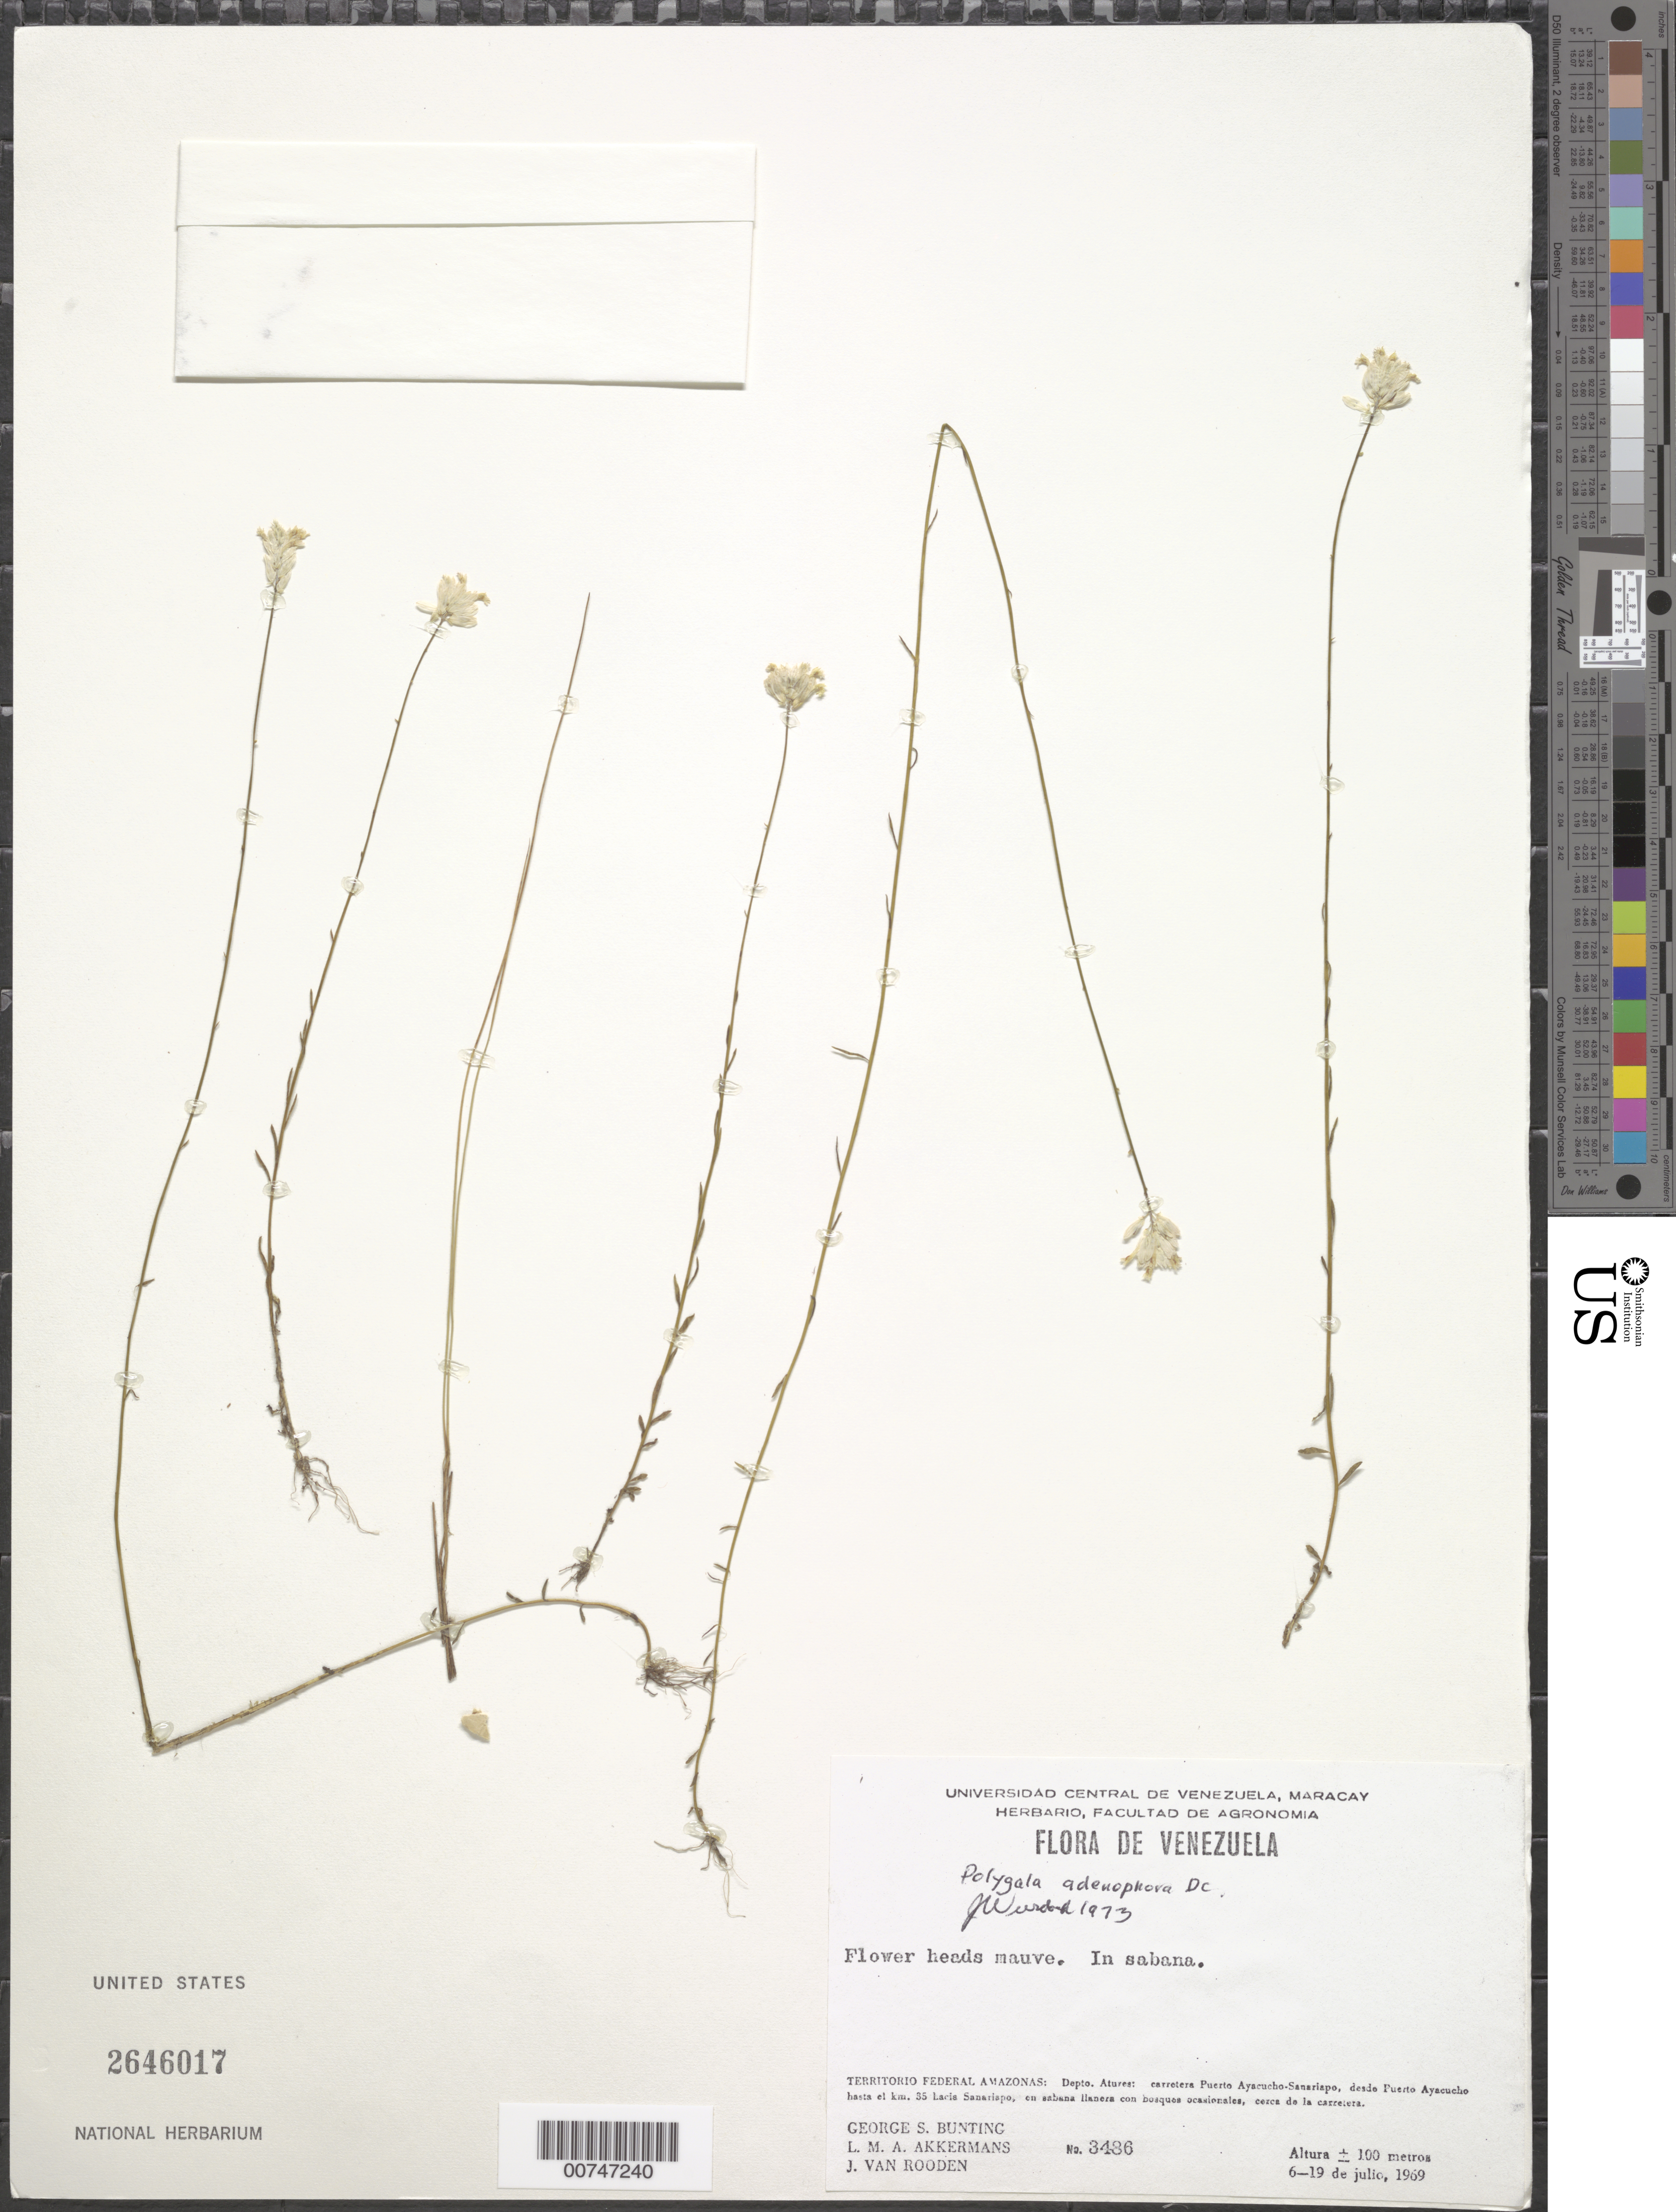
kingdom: Plantae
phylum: Tracheophyta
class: Magnoliopsida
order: Fabales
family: Polygalaceae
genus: Polygala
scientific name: Polygala adenophora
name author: DC.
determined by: Wurdack, John J., (US), US (UNITED STATES)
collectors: G. S. Bunting, L. M. Akkermans & J. Van Rooden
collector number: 3486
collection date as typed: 6-Jul-69 to 19-Jul-69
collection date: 1969-07-06/1969-07-19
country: Venezuela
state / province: Amazonas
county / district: Atures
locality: Puerto Ayacucho to Sanariapo, desde Puerto Ayacucho hasta el km 35 hacia Sanariapo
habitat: Savanna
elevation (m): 100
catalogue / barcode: US 2646017